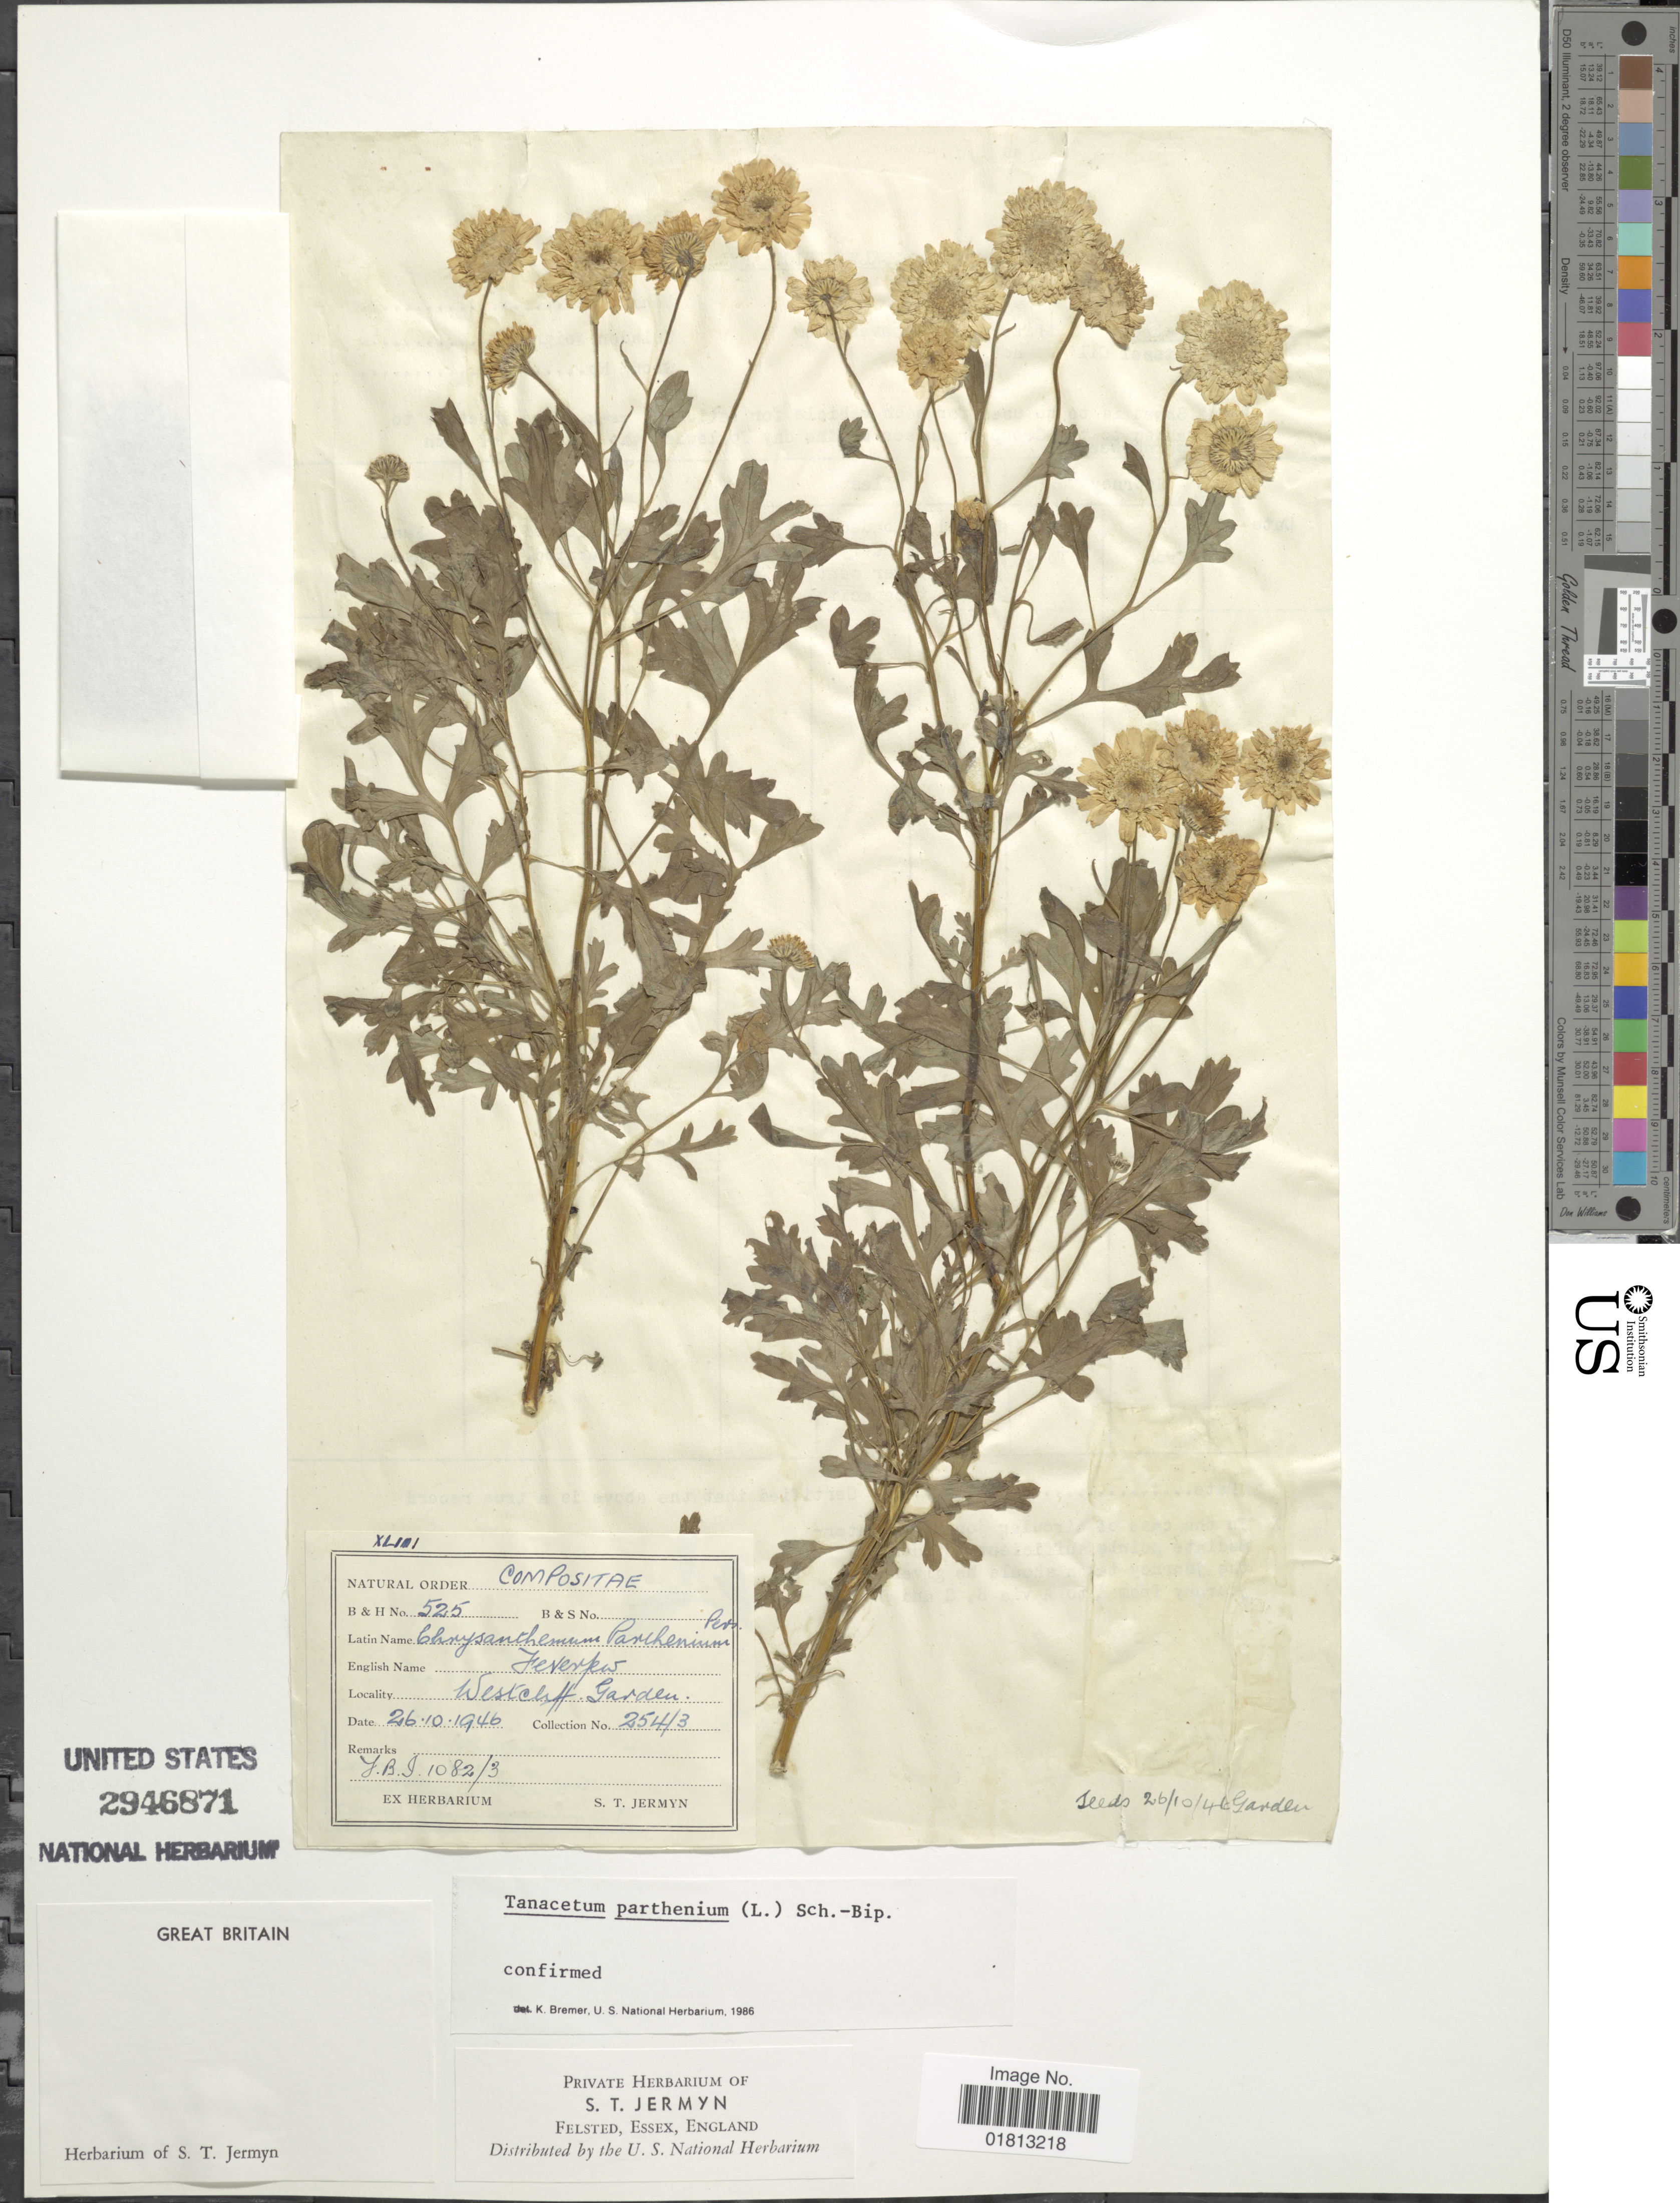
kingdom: Plantae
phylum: Tracheophyta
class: Magnoliopsida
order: Asterales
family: Asteraceae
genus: Tanacetum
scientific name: Tanacetum parthenium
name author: (L.) Sch. Bip.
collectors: S. Jermyn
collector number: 2541/3 / 525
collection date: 1946-10-26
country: United Kingdom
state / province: England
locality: Feverpos, Westercliff Garden, Great Britain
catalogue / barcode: US 2946871